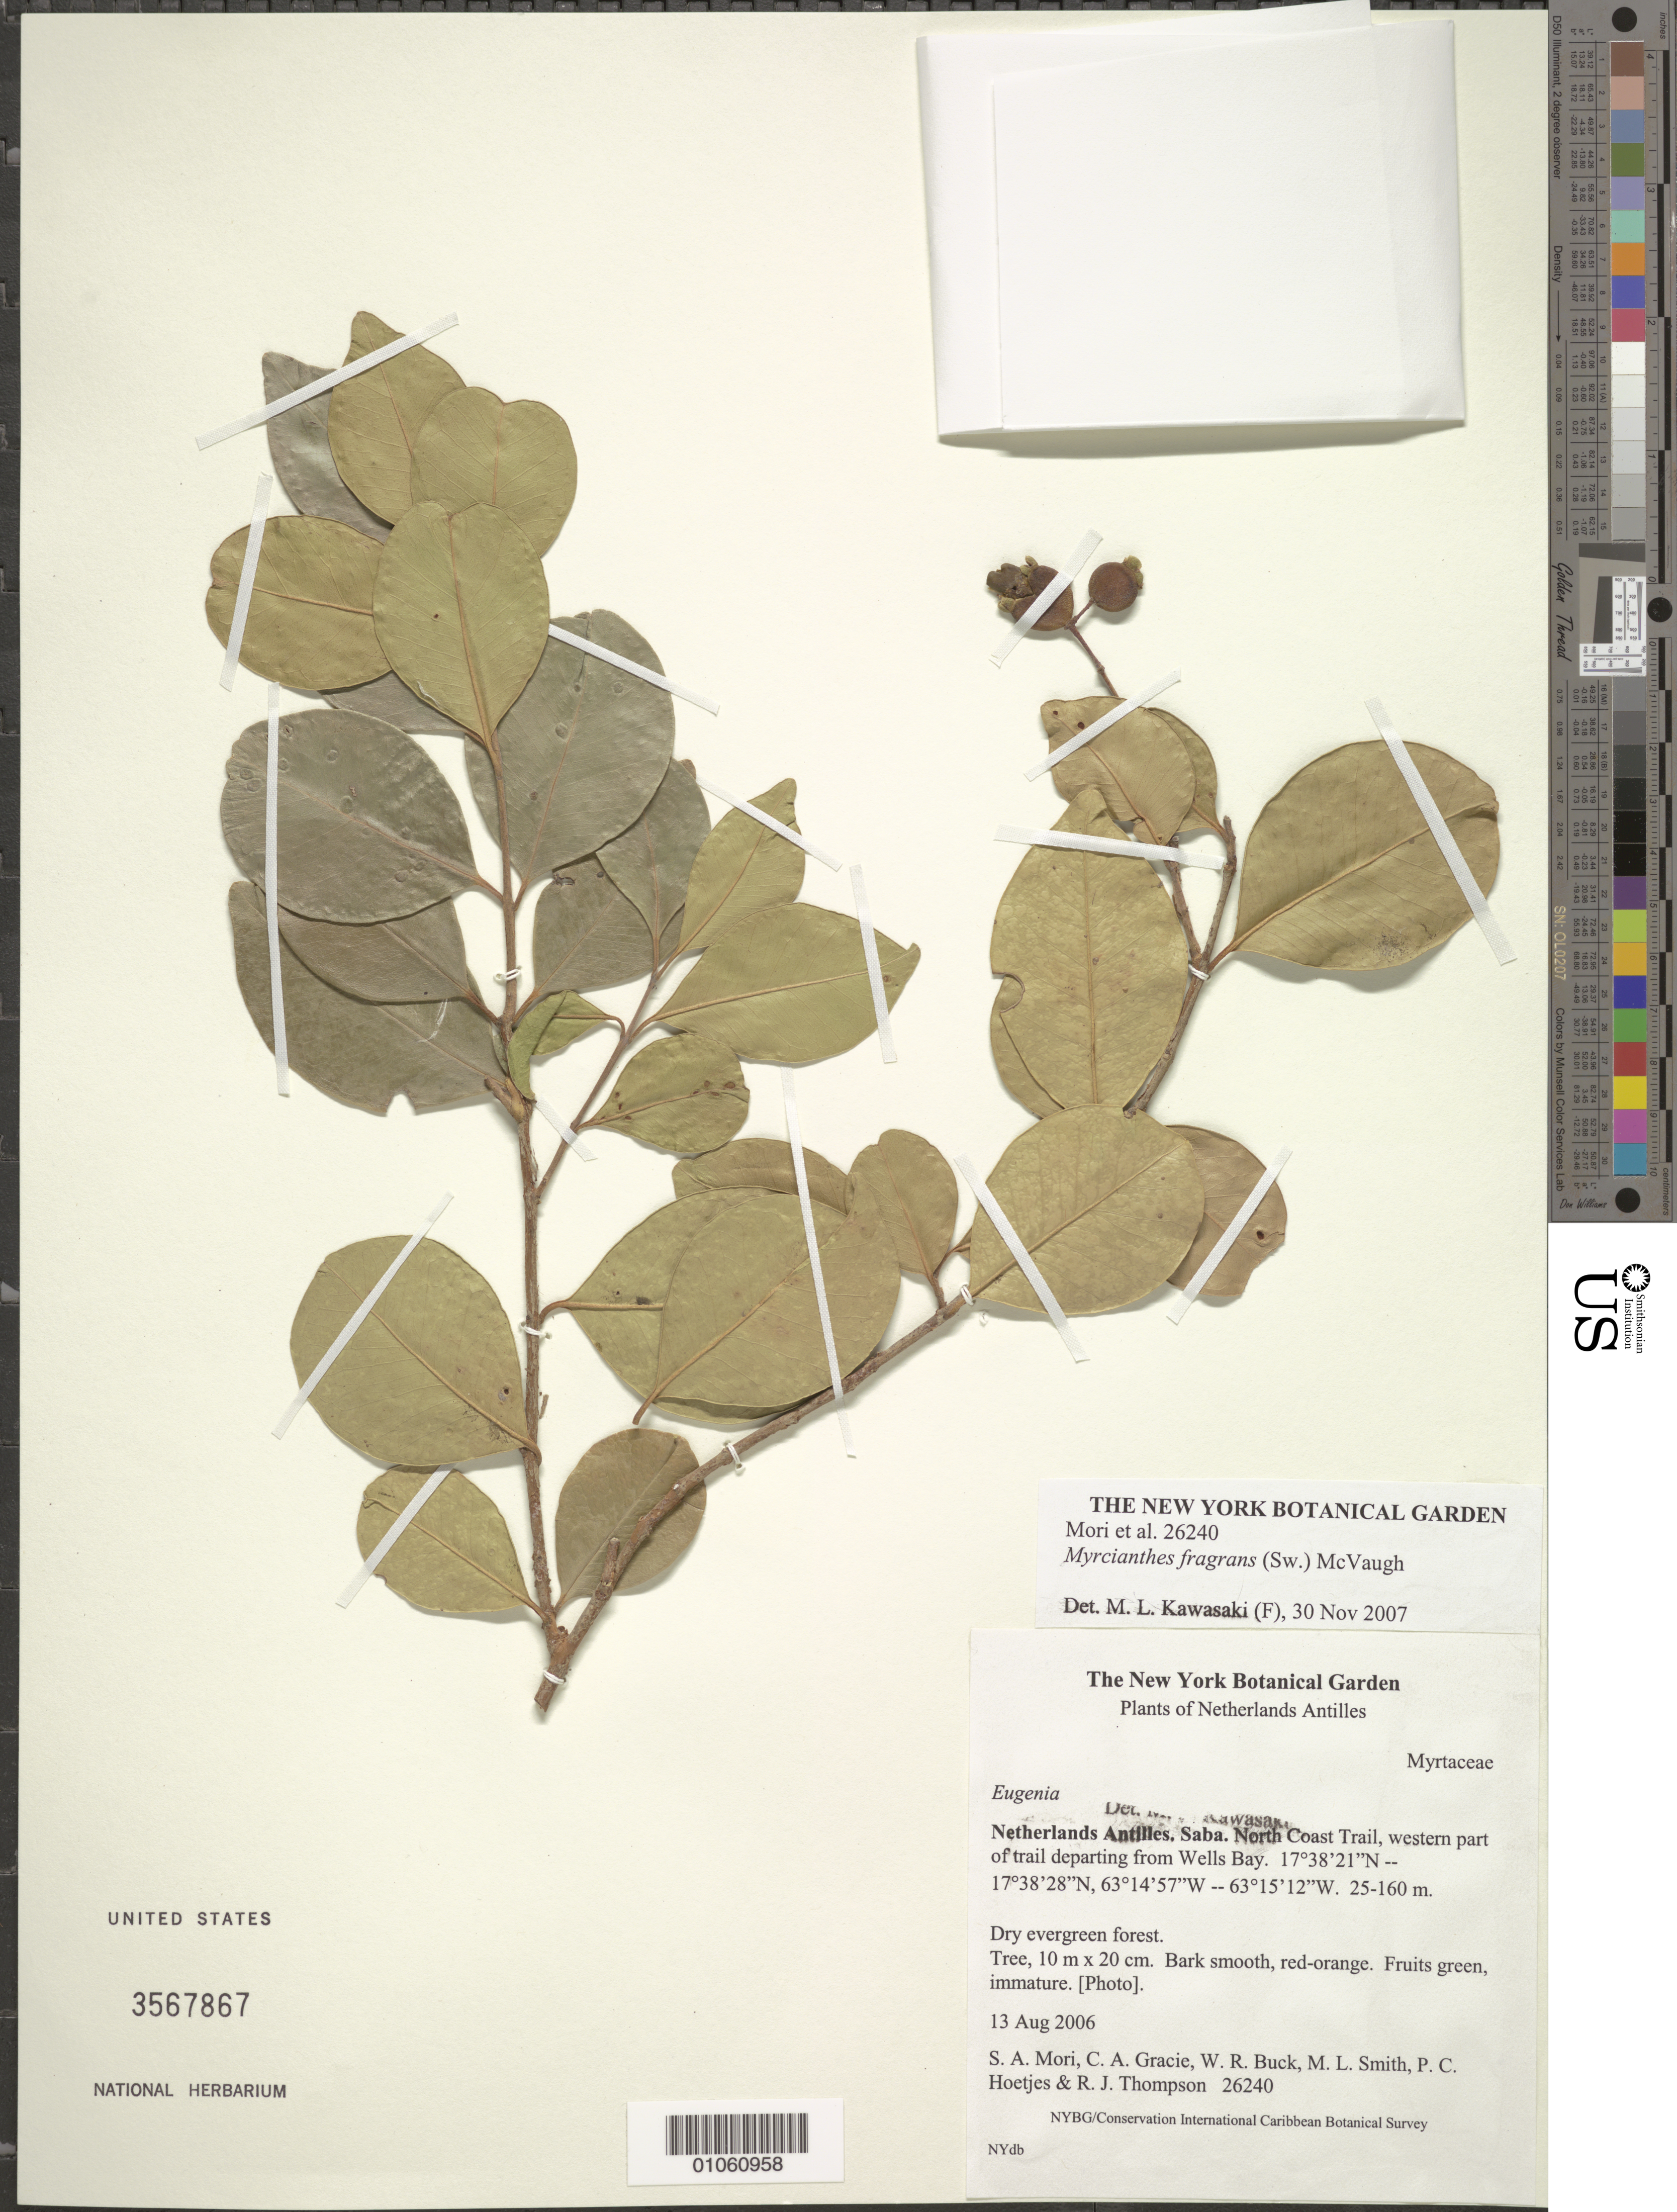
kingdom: Plantae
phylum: Tracheophyta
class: Magnoliopsida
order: Myrtales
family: Myrtaceae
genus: Myrcianthes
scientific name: Myrcianthes fragrans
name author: (Sw.) McVaugh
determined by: Kawasaki, María L.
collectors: S. Mori, C. A. Gracie, W. R. Buck, M. Smith, P. Hoetjes & R. J. Thompson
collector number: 26240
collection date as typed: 13 Aug 2006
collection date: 2006-08-13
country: Netherlands Antilles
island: Saba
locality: North Coast Trail, western part of trail departing from Wells Bay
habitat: Dry evergreen forest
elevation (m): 25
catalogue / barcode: US 3567867